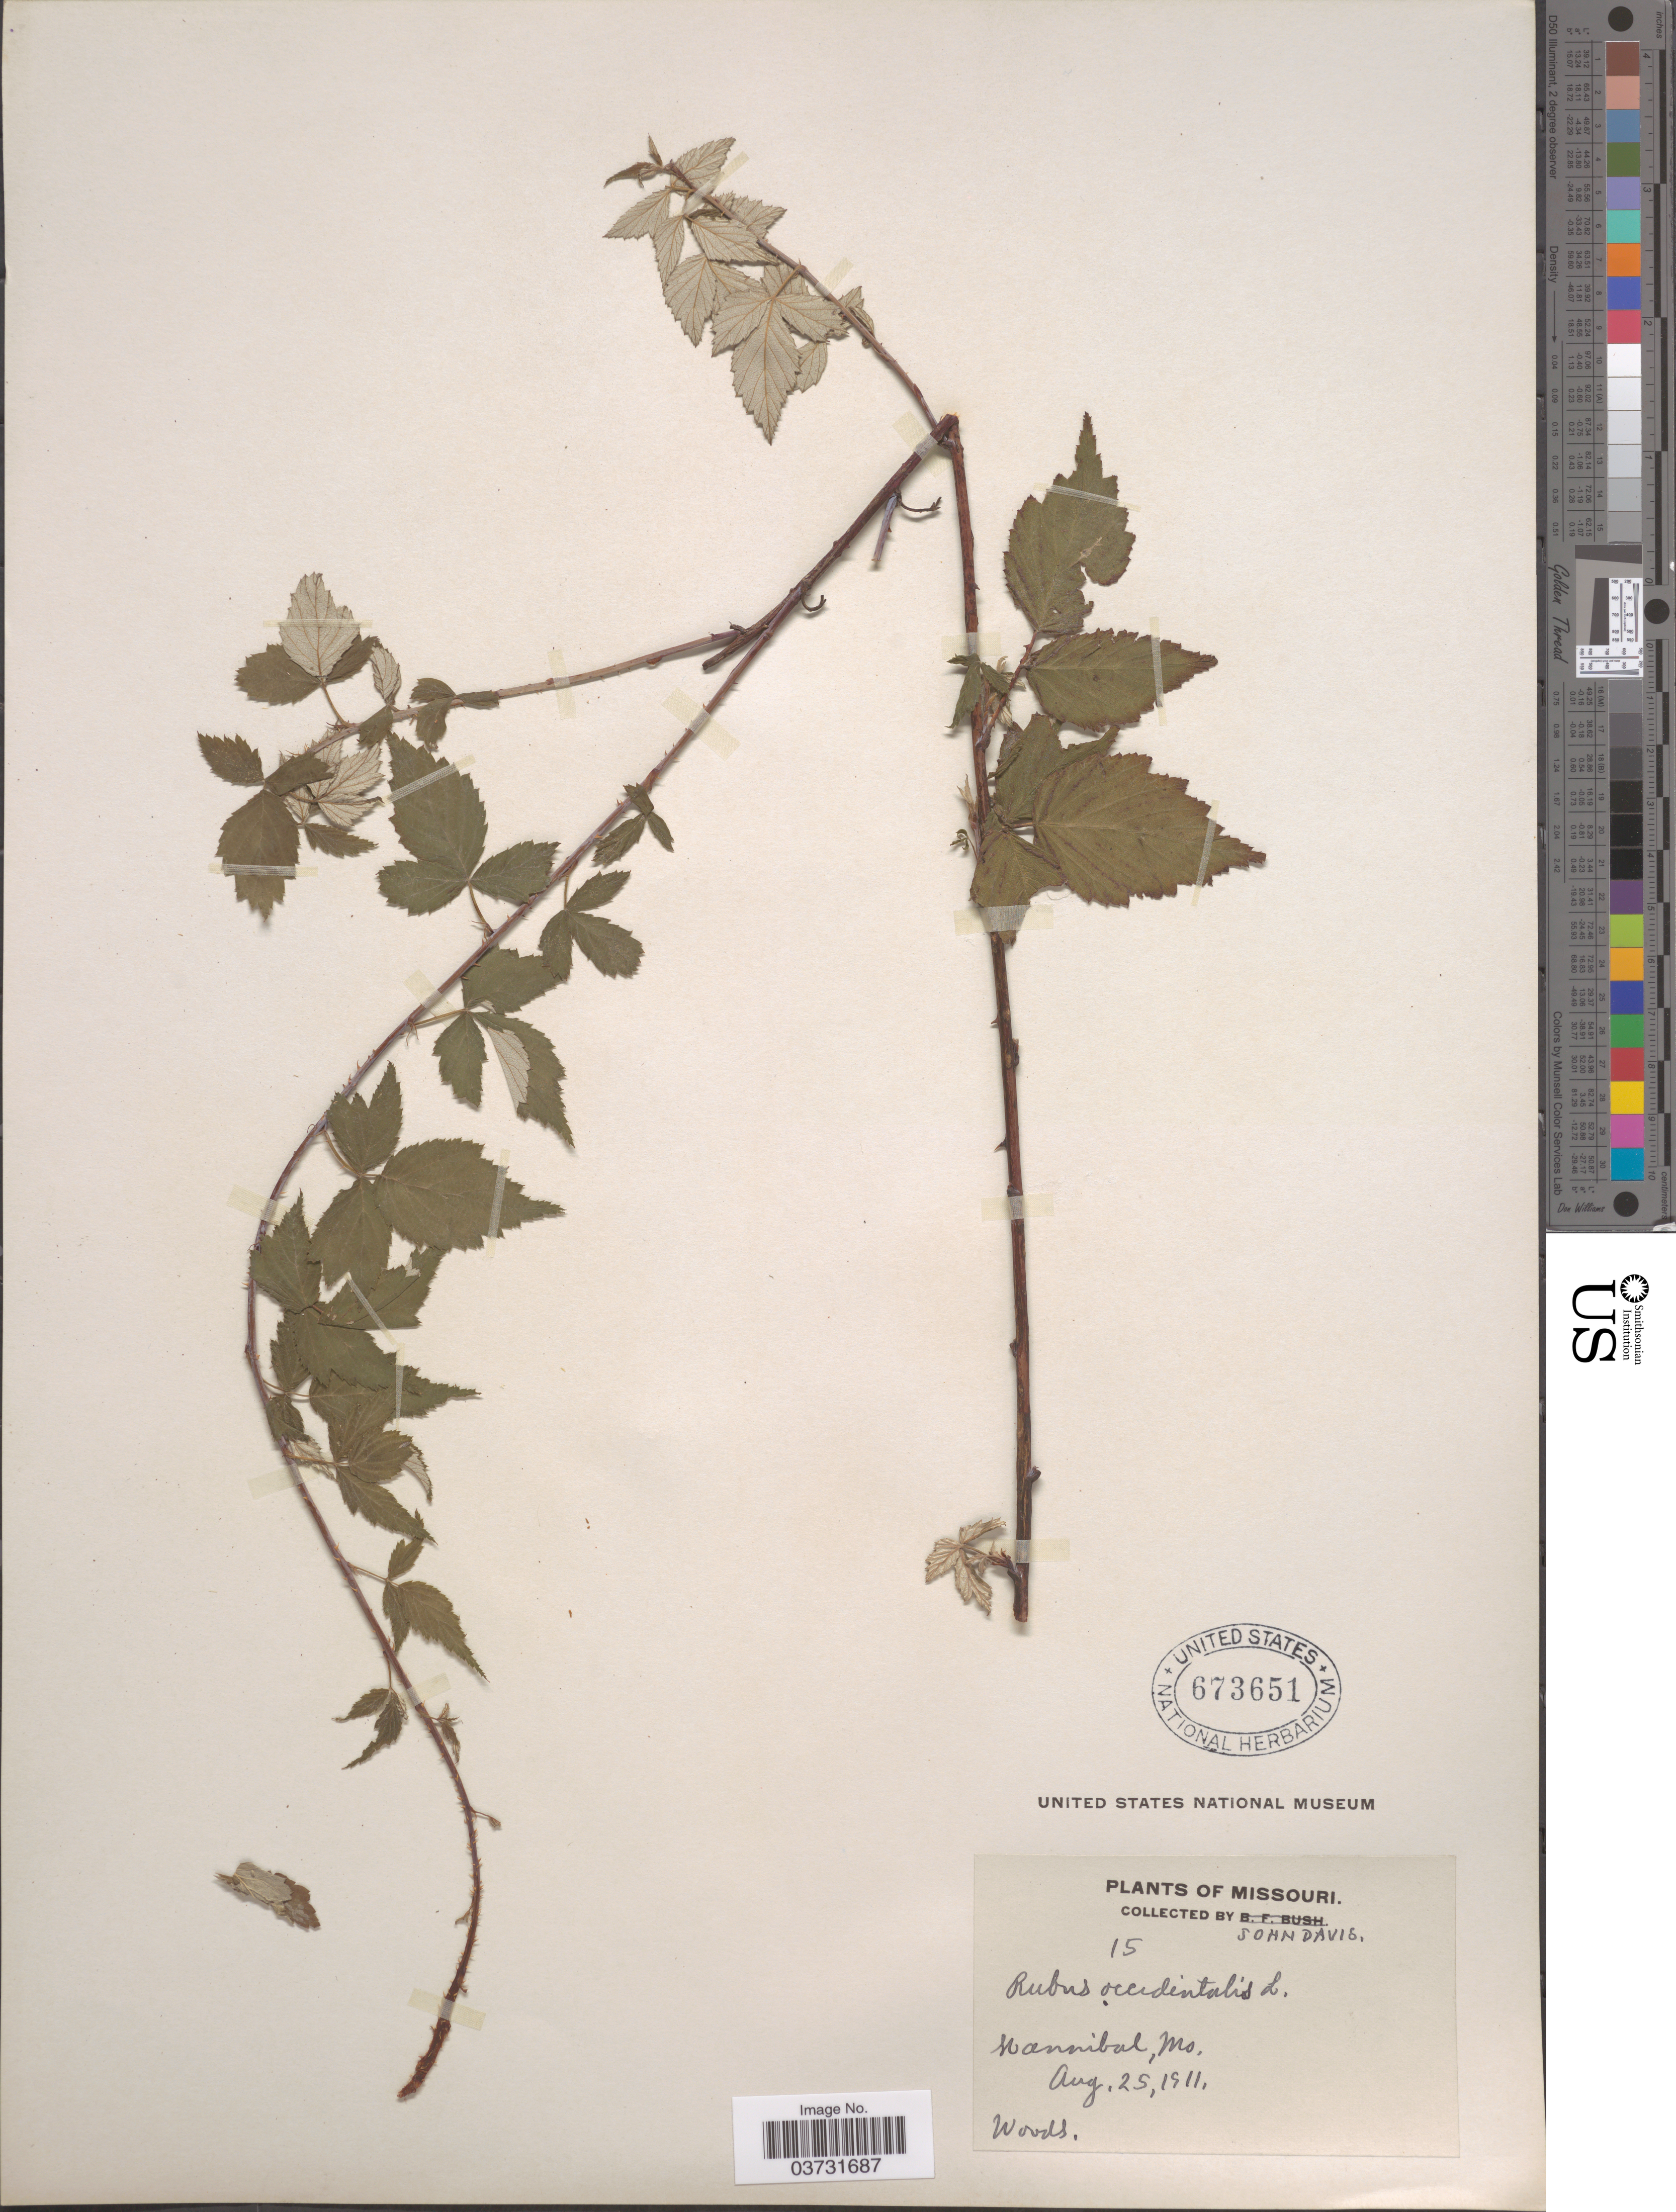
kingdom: Plantae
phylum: Tracheophyta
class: Magnoliopsida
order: Rosales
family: Rosaceae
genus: Rubus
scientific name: Rubus occidentalis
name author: L.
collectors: J. Davis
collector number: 15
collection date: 1911-08-25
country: United States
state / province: Missouri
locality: Hannibal.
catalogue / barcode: US 673651